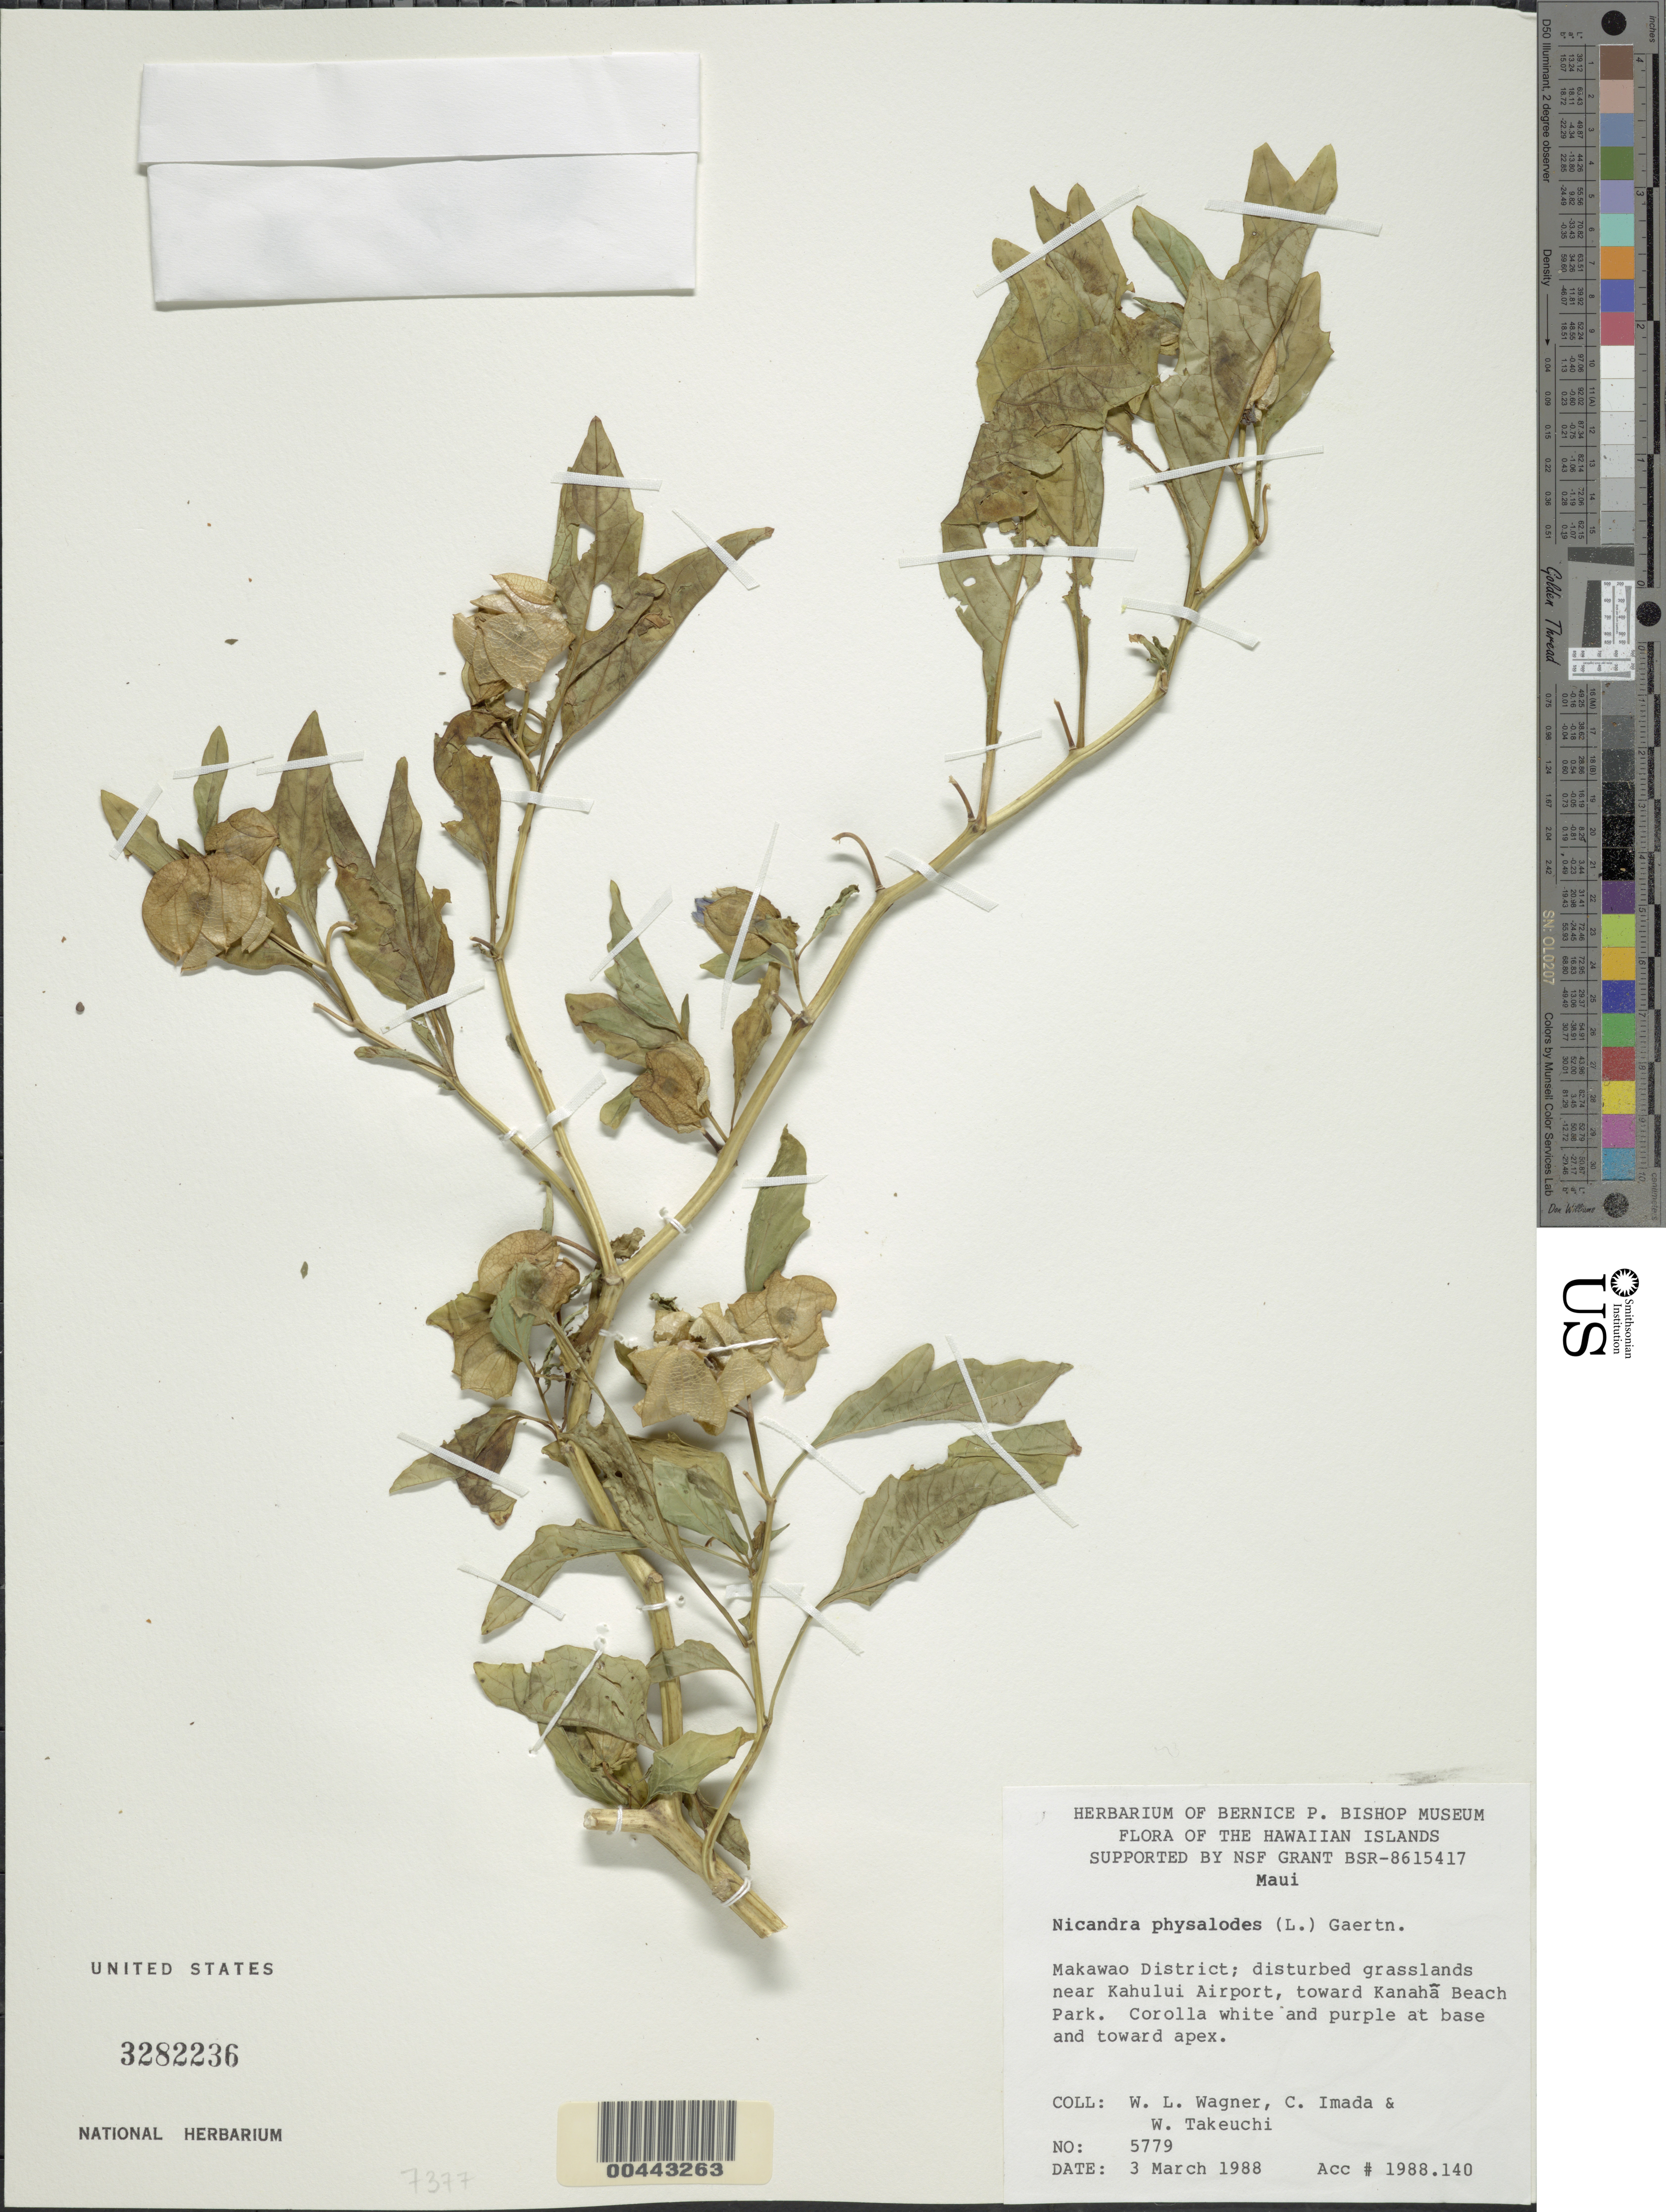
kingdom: Plantae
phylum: Tracheophyta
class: Magnoliopsida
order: Solanales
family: Solanaceae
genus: Nicandra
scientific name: Nicandra physalodes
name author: (L.) Gaertn.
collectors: W. L. Wagner, C. Imada & W. N. Takeuchi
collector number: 5779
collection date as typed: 3 Mar 1988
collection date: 1988-03-03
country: United States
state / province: Hawaii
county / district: Maui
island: Maui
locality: Makawao District, near Kahului Airport, toward Kanaha Beach Park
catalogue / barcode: US 3282236